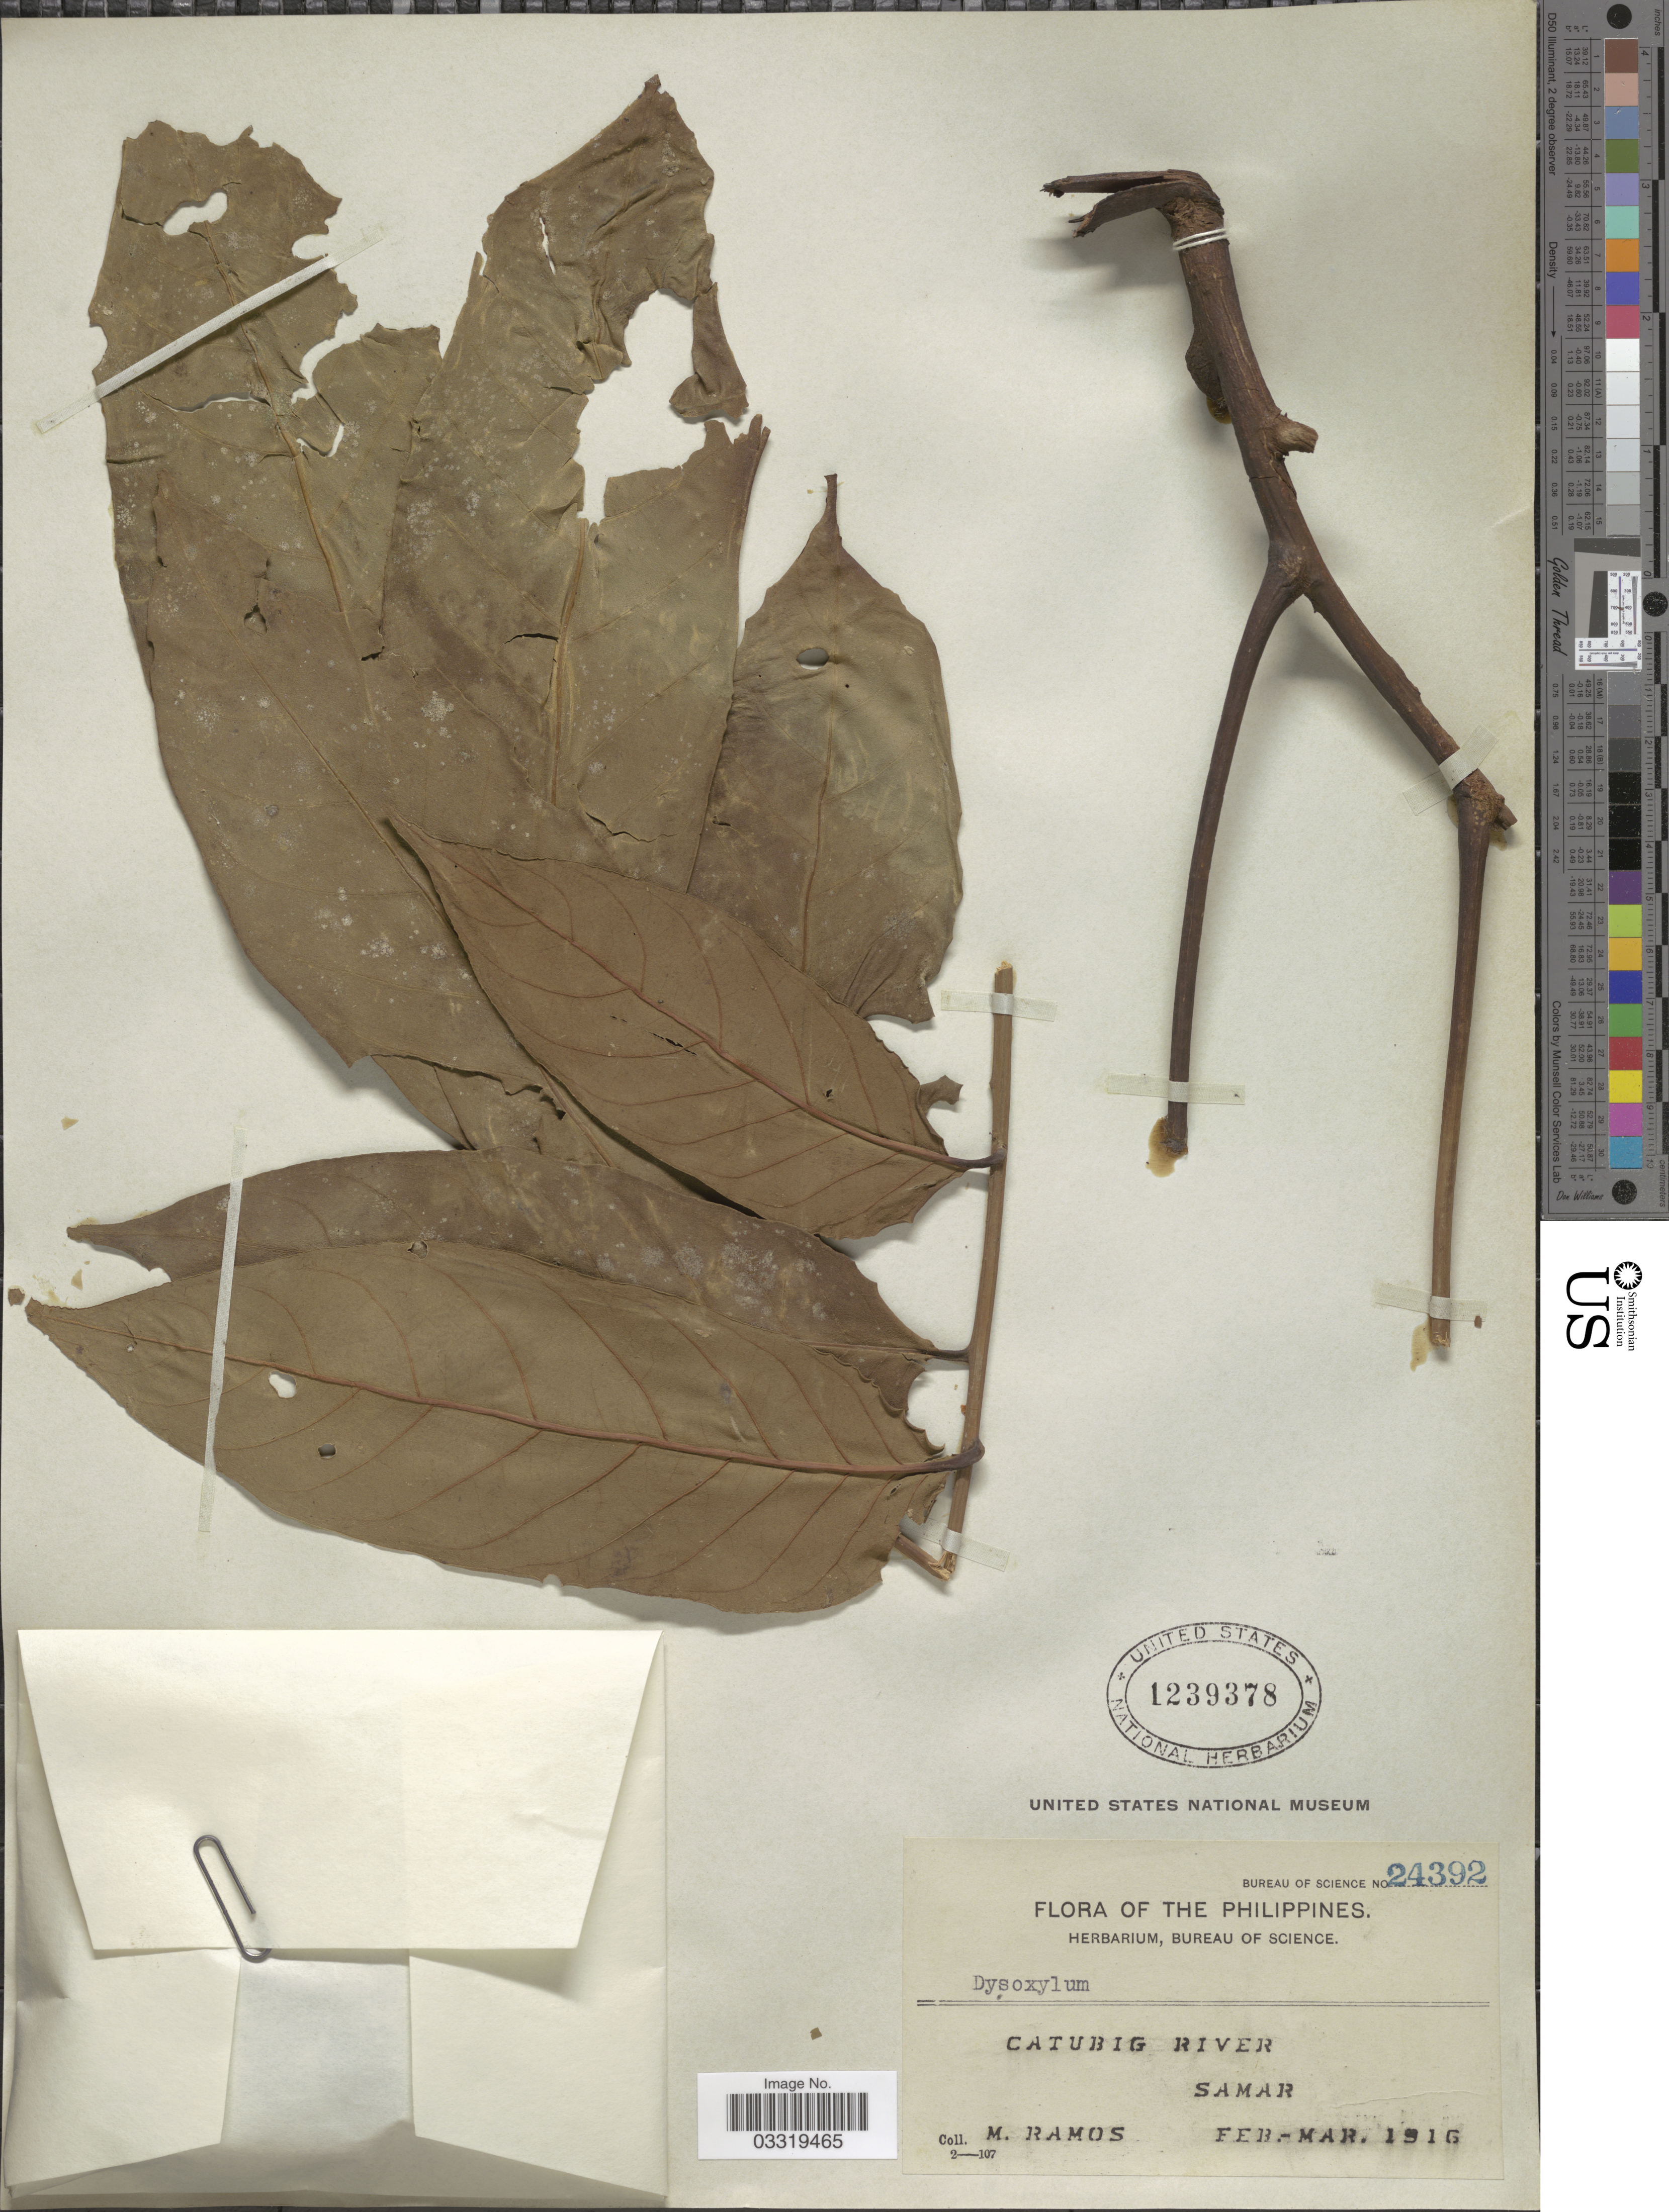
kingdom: Plantae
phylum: Tracheophyta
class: Magnoliopsida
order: Sapindales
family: Meliaceae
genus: Dysoxylum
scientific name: Dysoxylum sp.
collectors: M. Ramos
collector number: Bureau of Science 24392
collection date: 1916-02/1916-03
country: Philippines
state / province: Eastern Visayas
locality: Catubig River, Samar.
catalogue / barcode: US 1239378